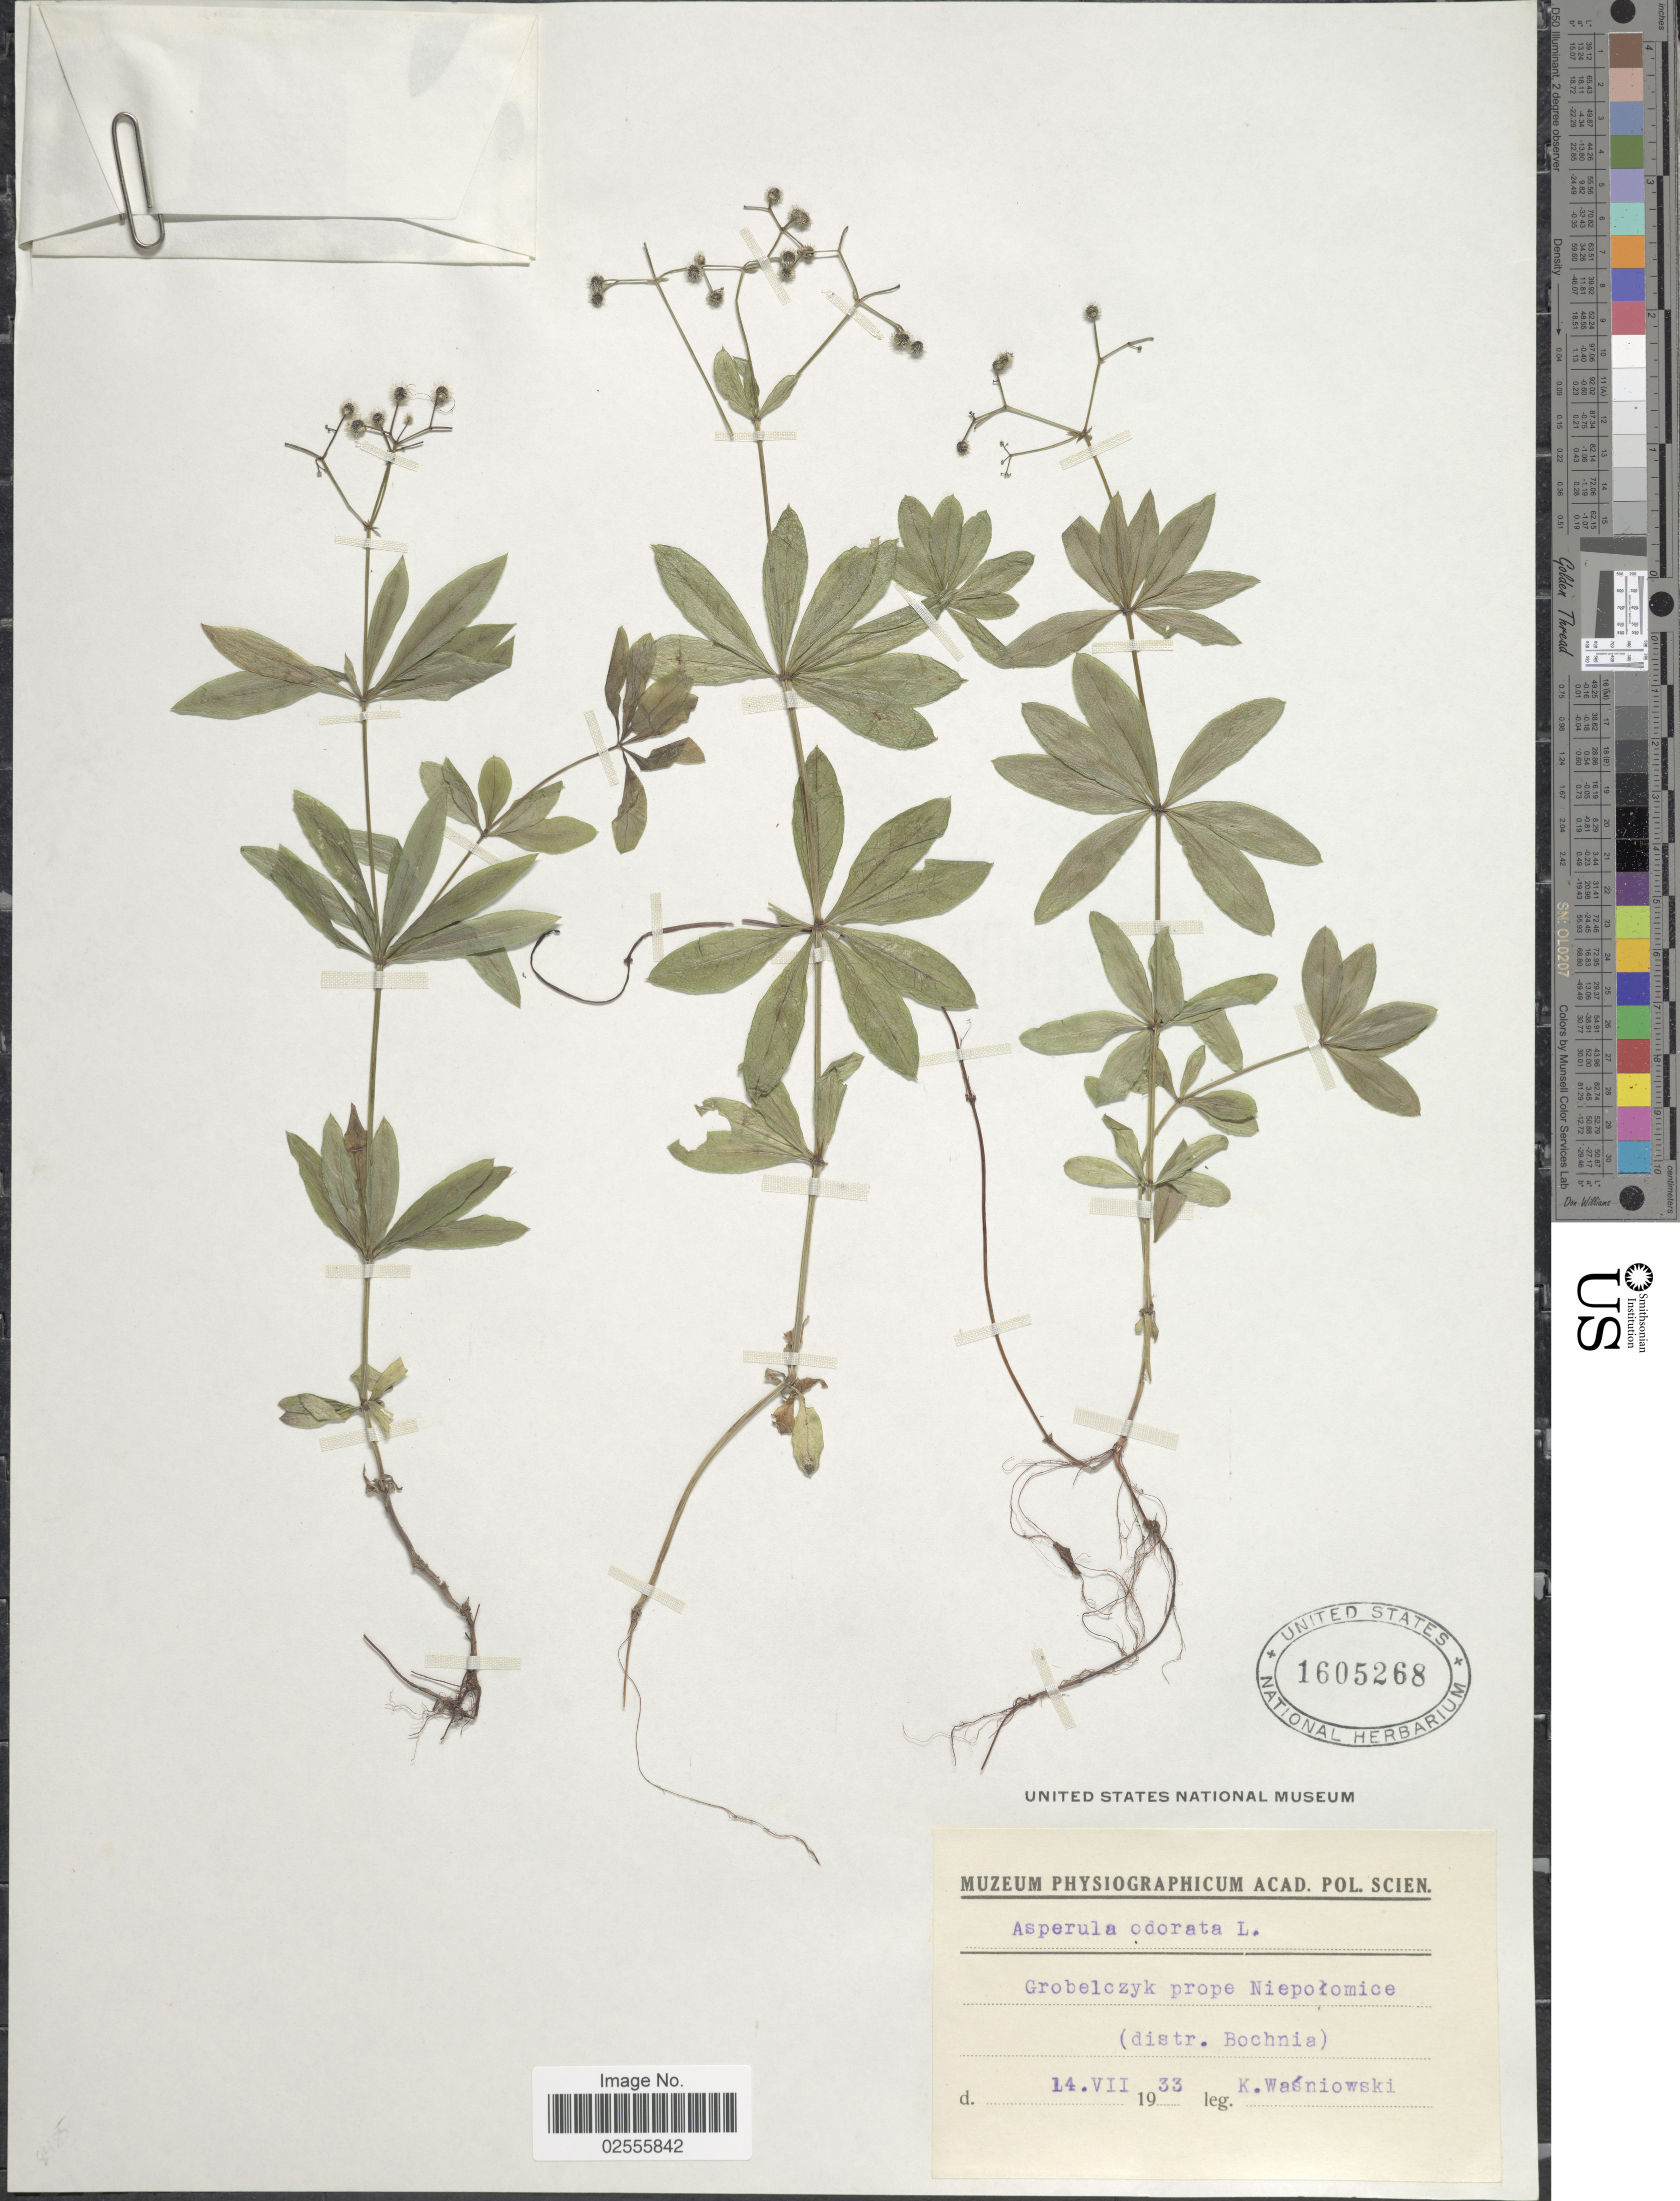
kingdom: Plantae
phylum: Tracheophyta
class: Magnoliopsida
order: Gentianales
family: Rubiaceae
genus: Asperula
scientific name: Asperula odorata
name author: L.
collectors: K. Wásniowski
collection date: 1933-07-14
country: Poland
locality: Grobelczyk prope Niepołomice, (distr. Bochnia).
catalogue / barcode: US 1605268